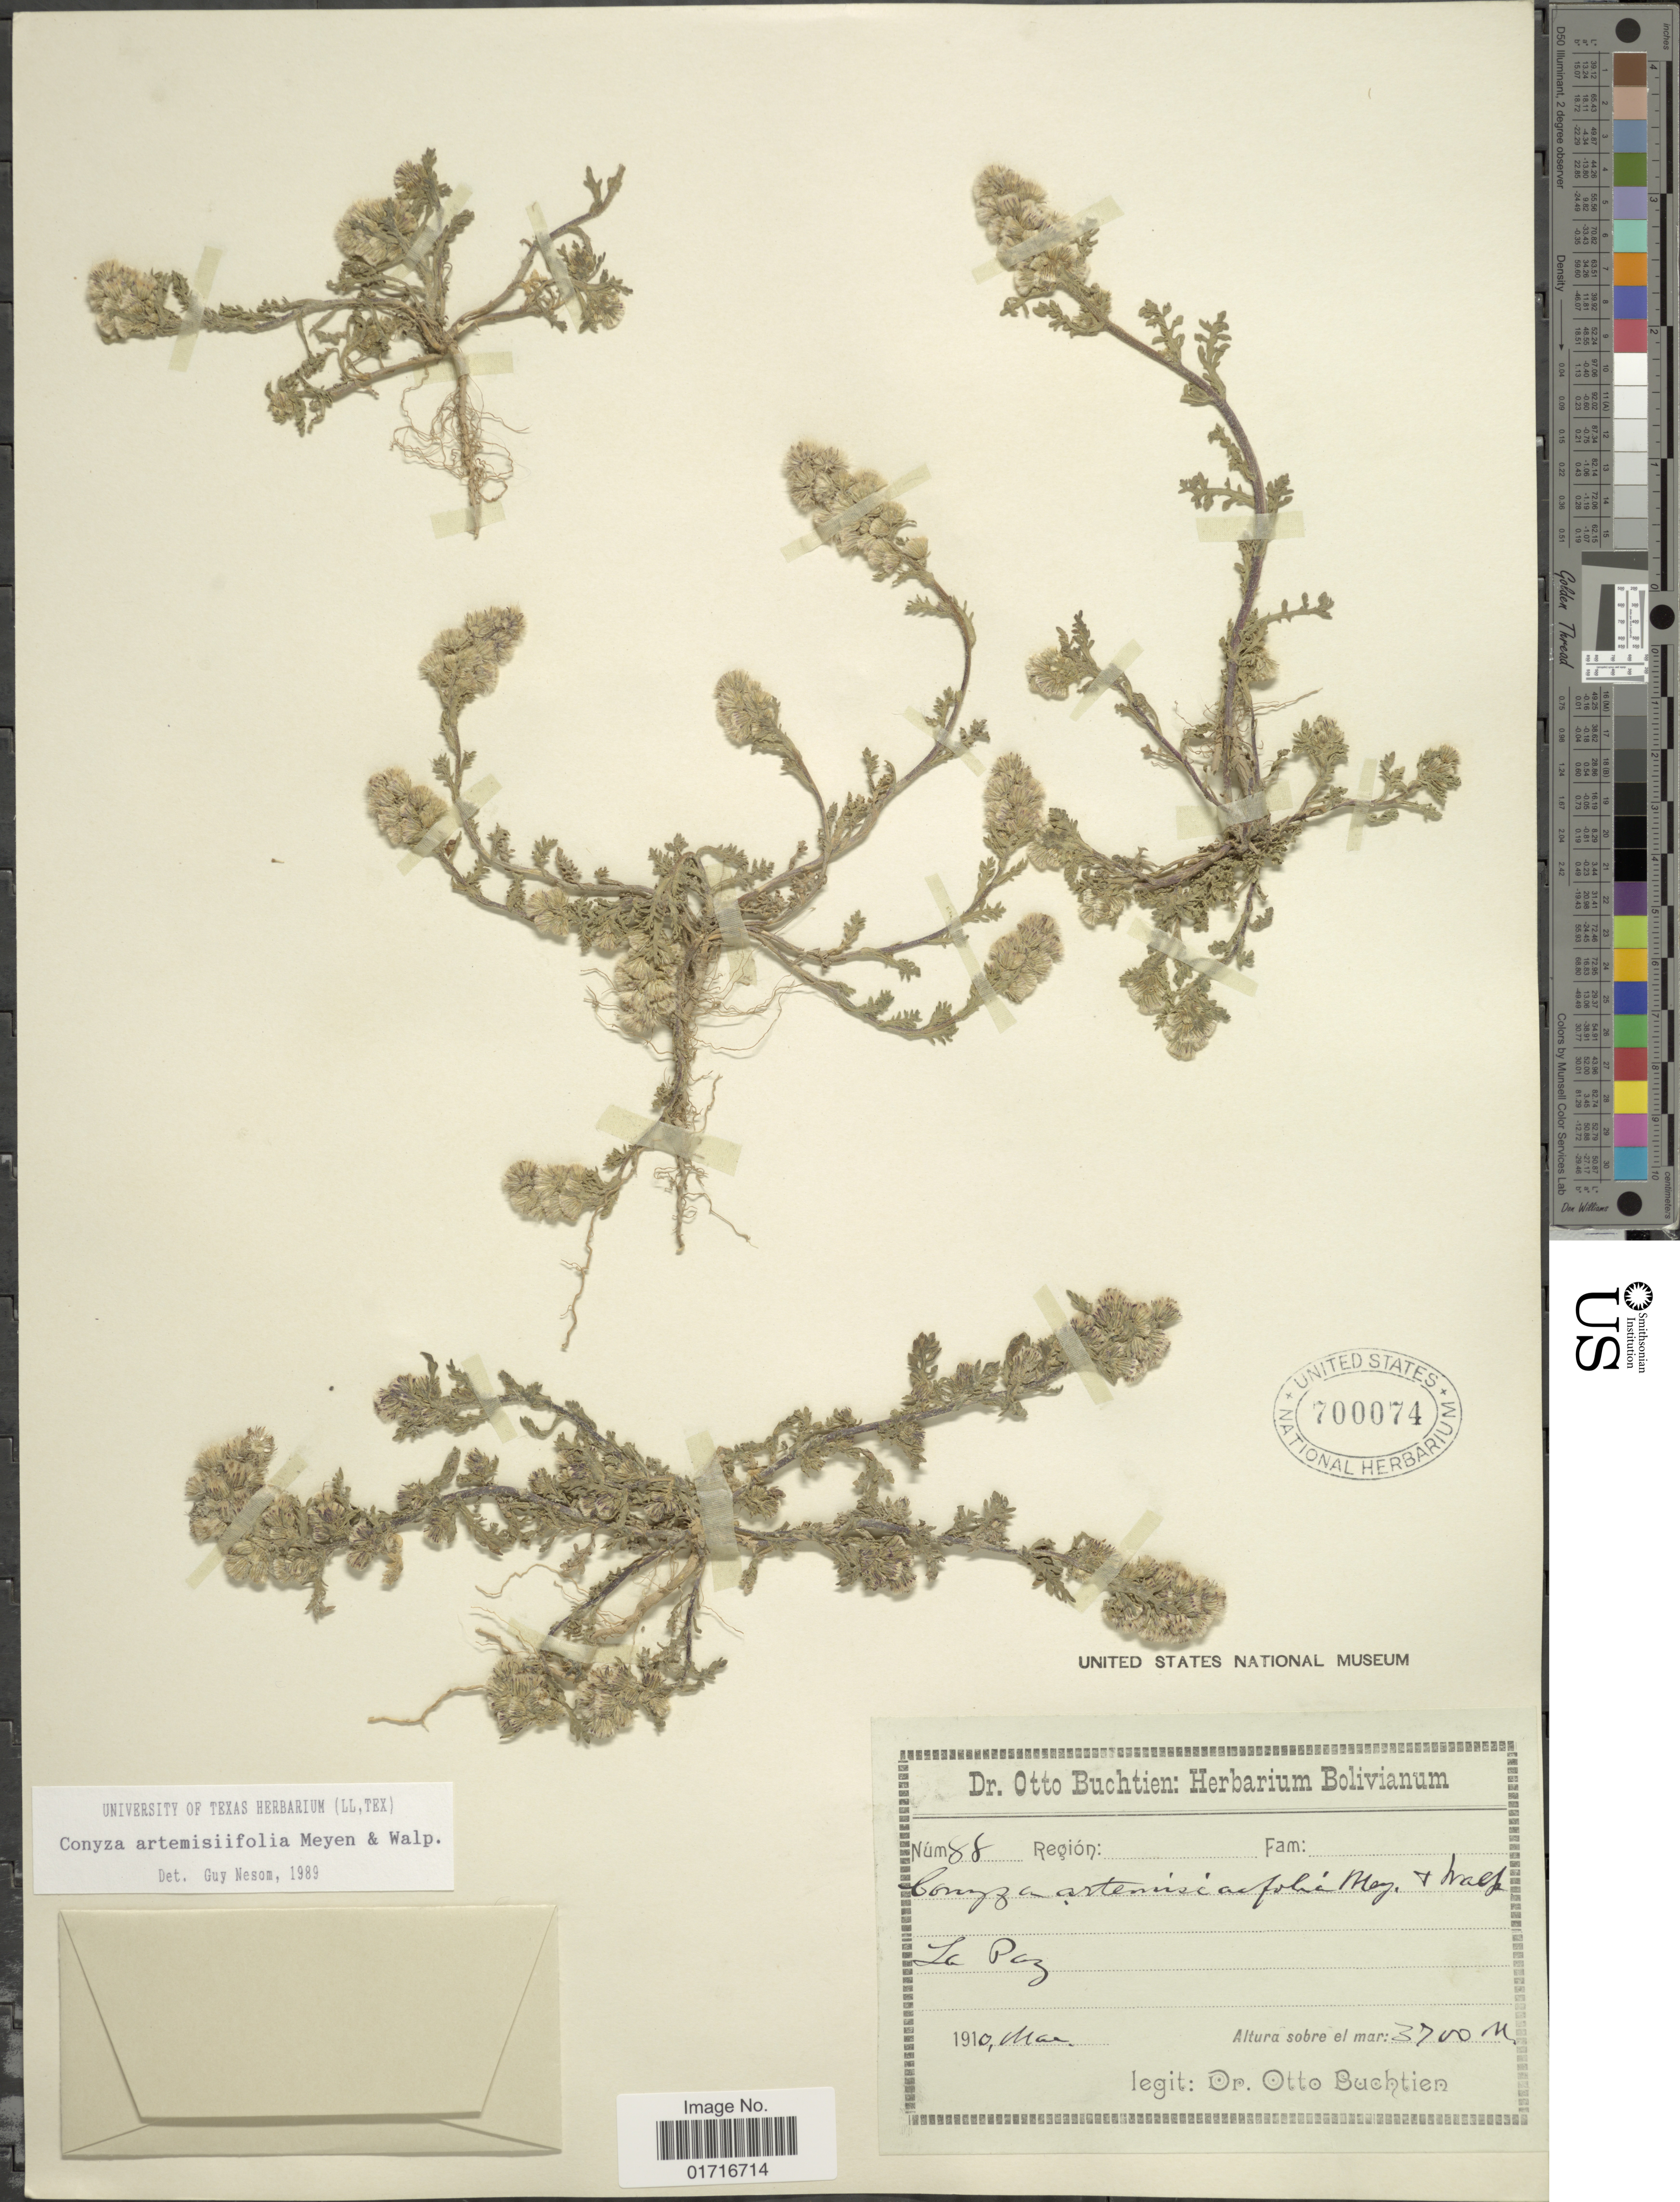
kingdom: Plantae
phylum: Tracheophyta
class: Magnoliopsida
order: Asterales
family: Asteraceae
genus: Conyza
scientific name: Conyza artemisifolia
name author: Meyen & Walp.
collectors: O. Buchtien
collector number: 88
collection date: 1910-03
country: Bolivia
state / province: La Paz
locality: La Paz.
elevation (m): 3700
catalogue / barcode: US 700074